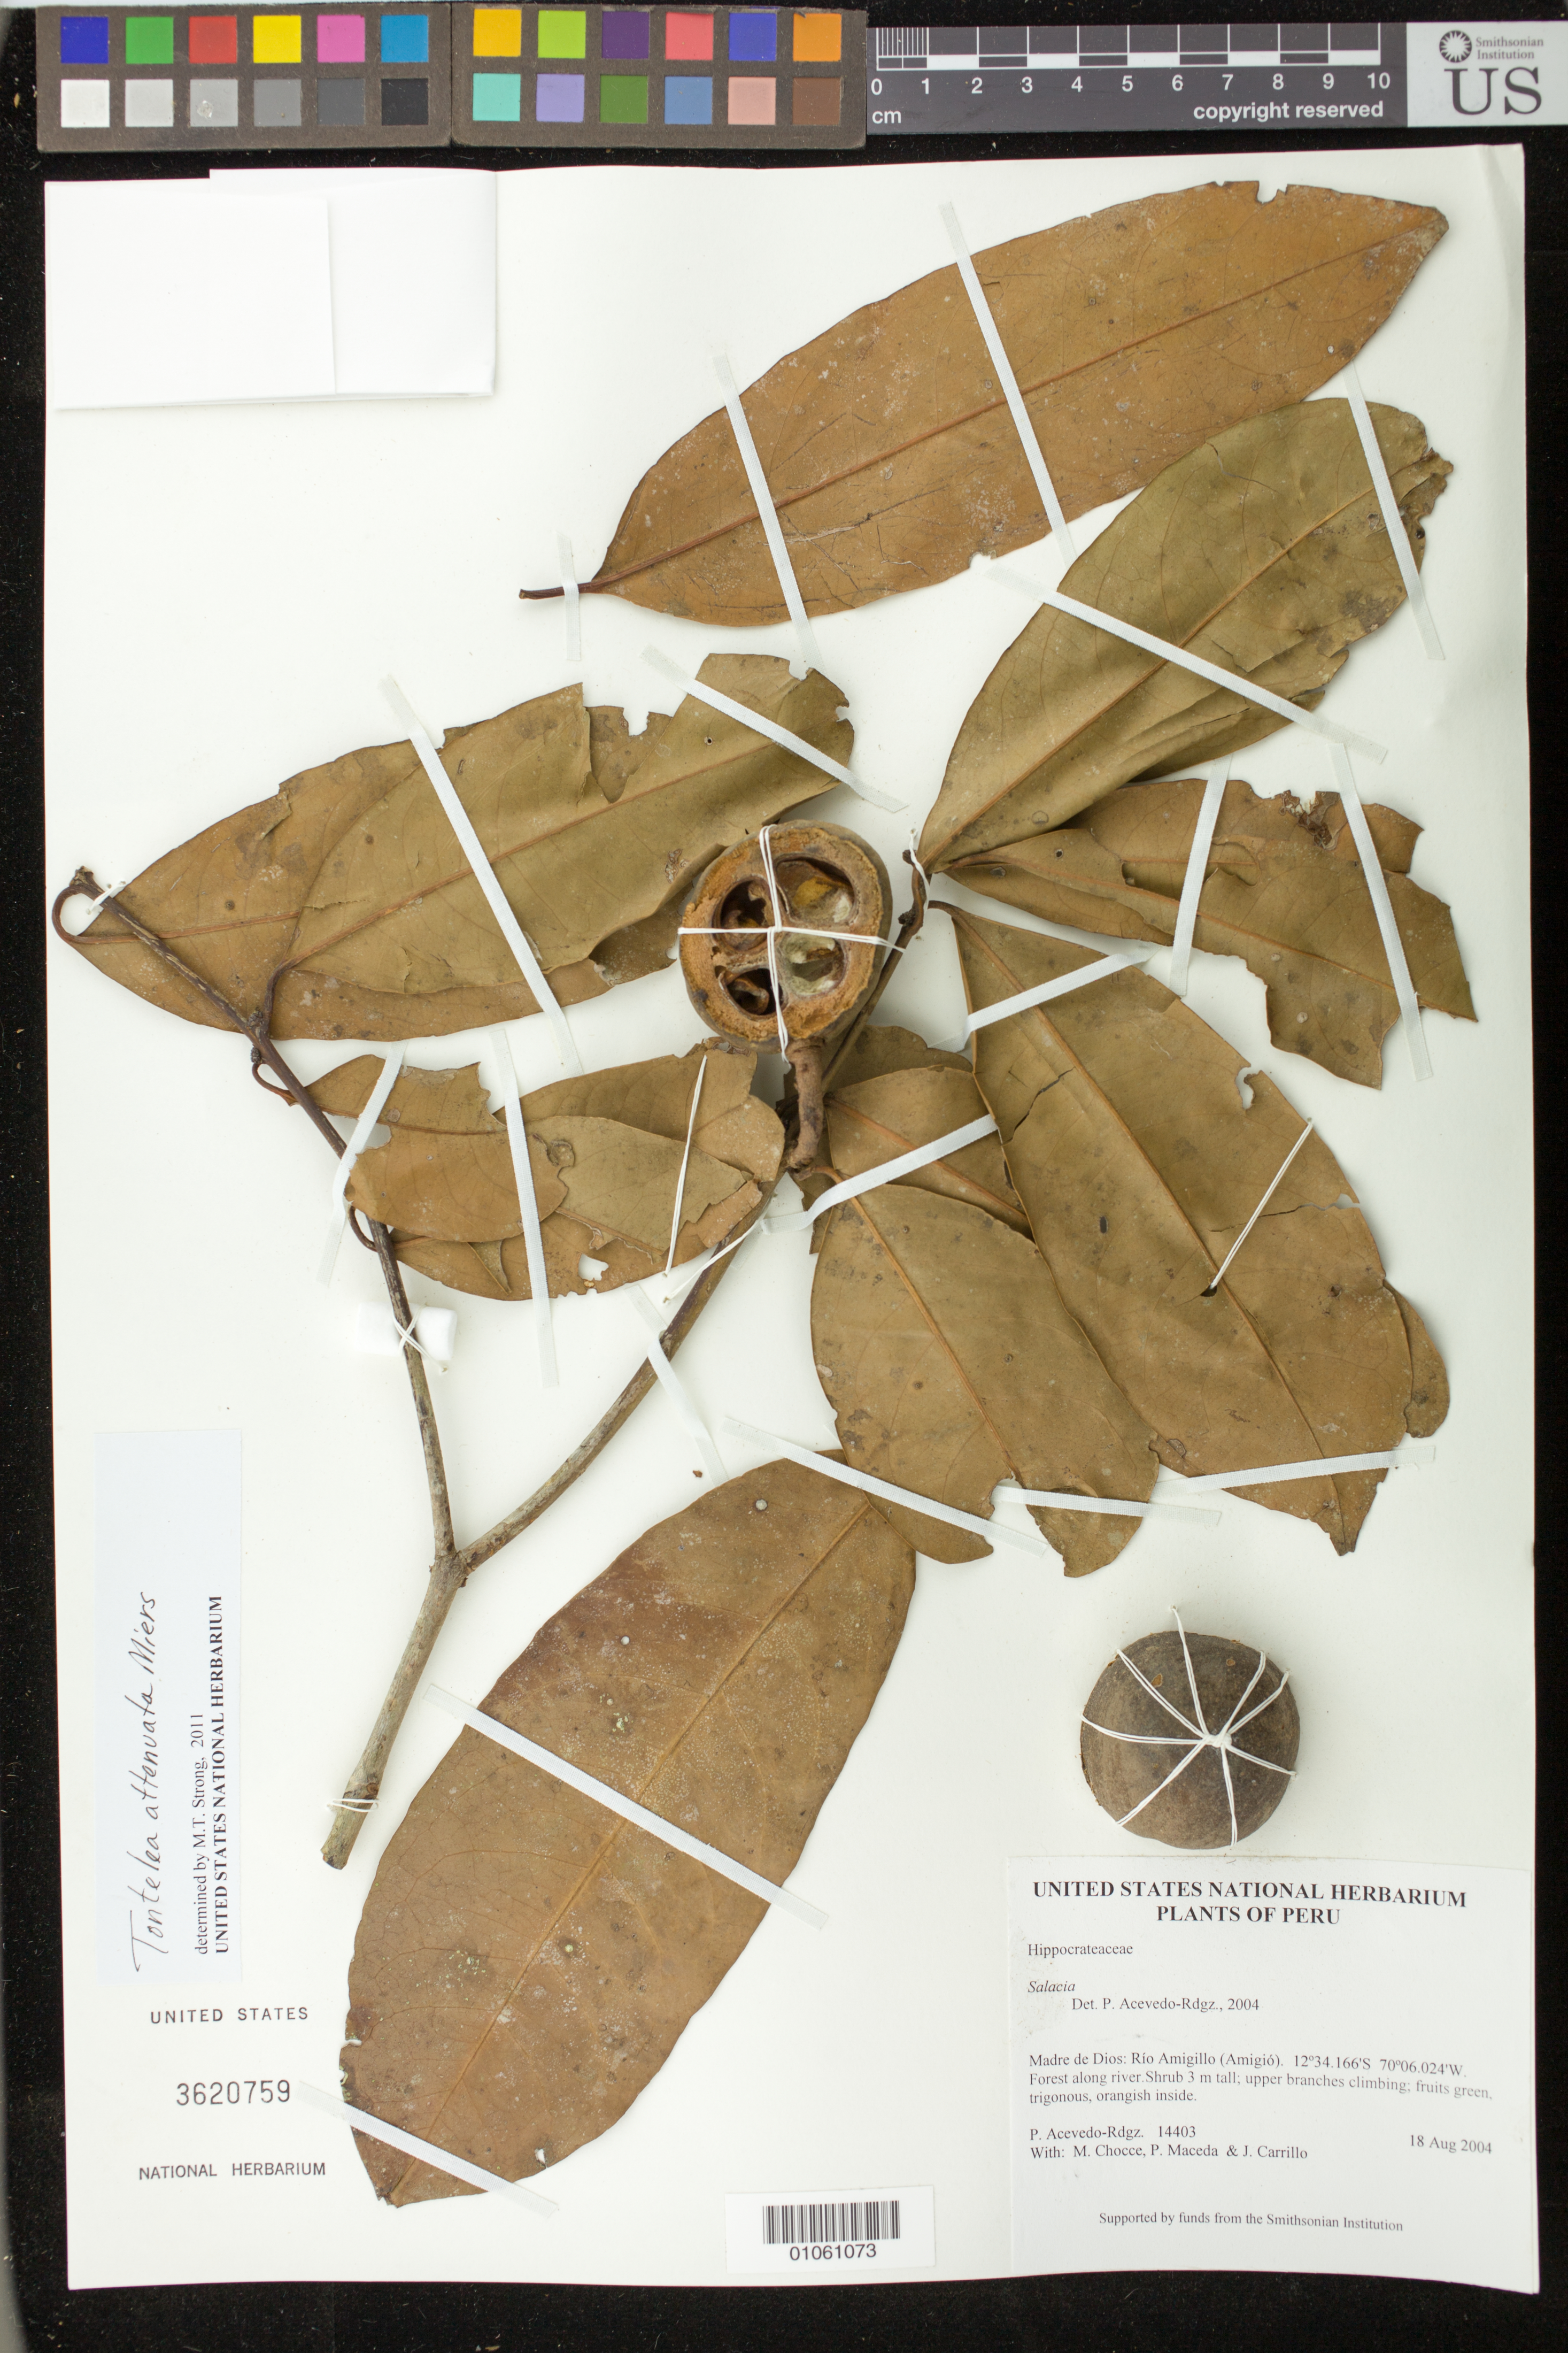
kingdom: Plantae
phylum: Tracheophyta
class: Magnoliopsida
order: Celastrales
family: Celastraceae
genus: Tontelea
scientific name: Tontelea attenuata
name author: Miers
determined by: Strong, M. T., (US), Smithsonian Institution - National Museum of Natural History (UNITED STATES)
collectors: P. Acevedo-Rodr., M. Chocce, P. Maceda & J. Carrillo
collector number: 14403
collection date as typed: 18 Aug 2004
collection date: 2004-08-18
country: Peru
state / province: Madre de Dios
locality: Madre de Dios: Río Amigillo (Amigió)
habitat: Forest along river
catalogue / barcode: US 3620759